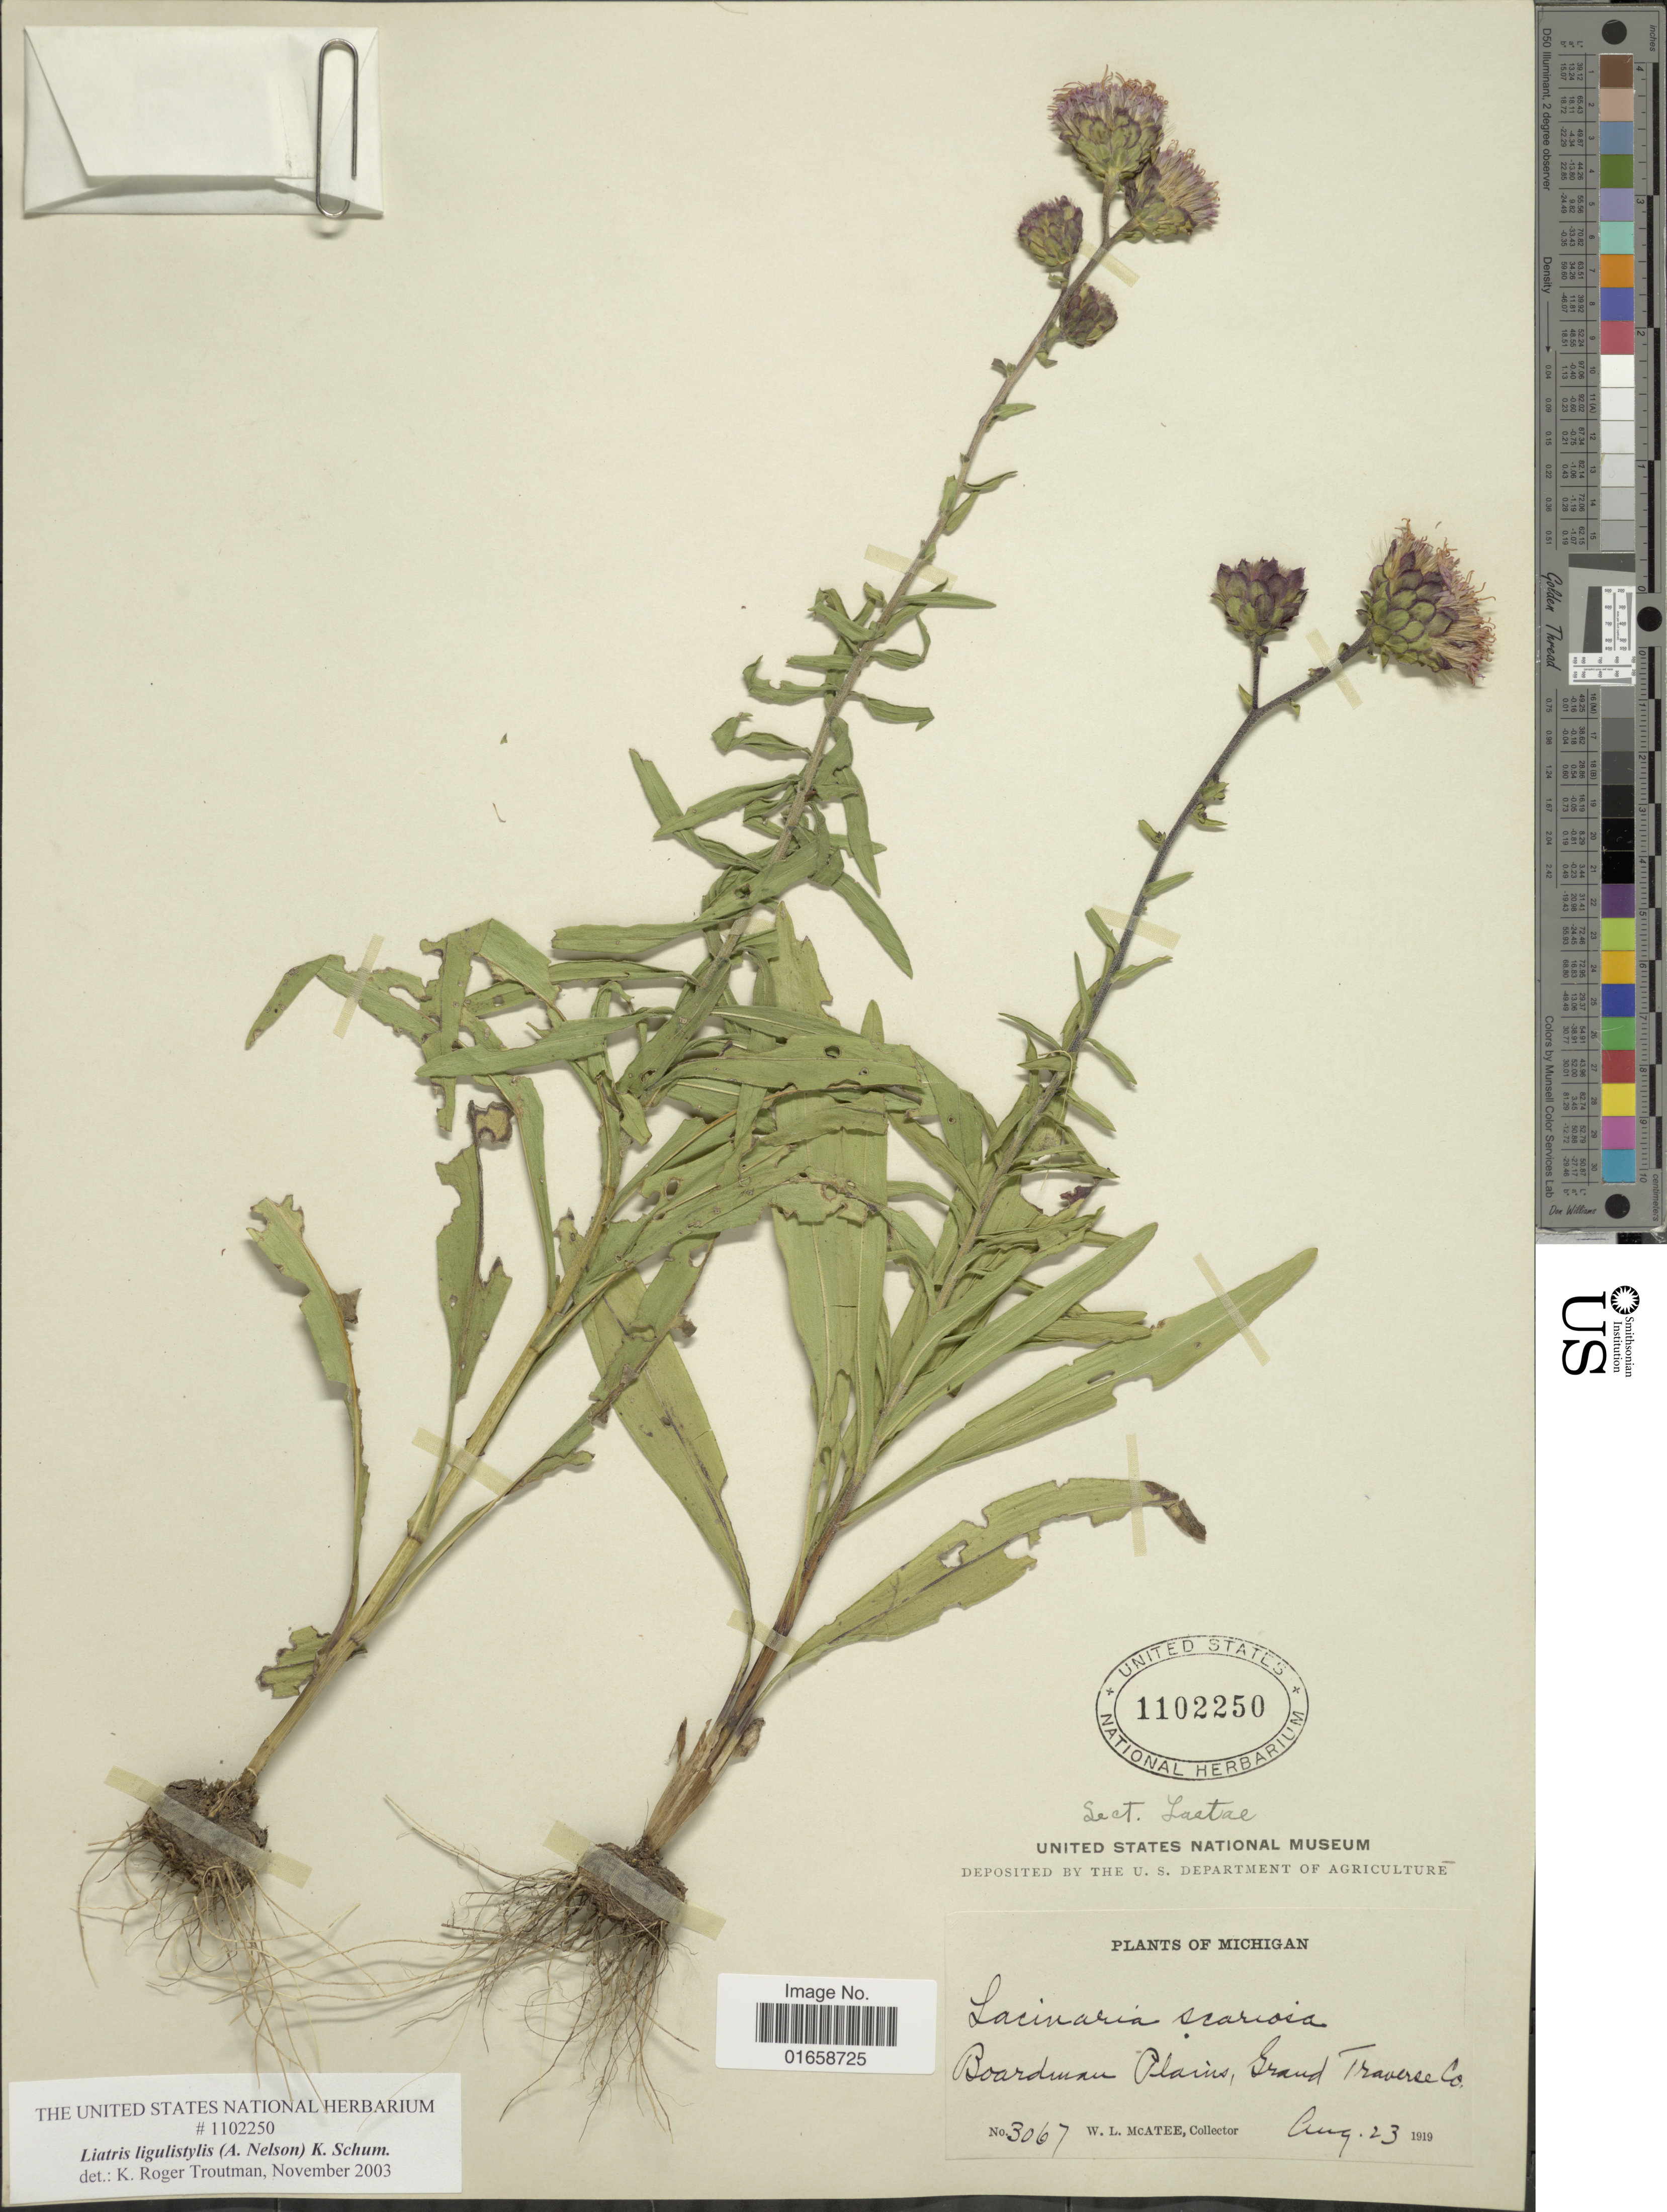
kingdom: Plantae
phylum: Tracheophyta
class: Magnoliopsida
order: Asterales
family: Asteraceae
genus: Liatris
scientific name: Liatris ligulistylis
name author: (A. Nelson) K. Schum.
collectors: W. McAtee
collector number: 3067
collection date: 1919-08-23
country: United States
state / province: Michigan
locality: Boardman Plains, Grand Traveree Co.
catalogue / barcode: US 1102250